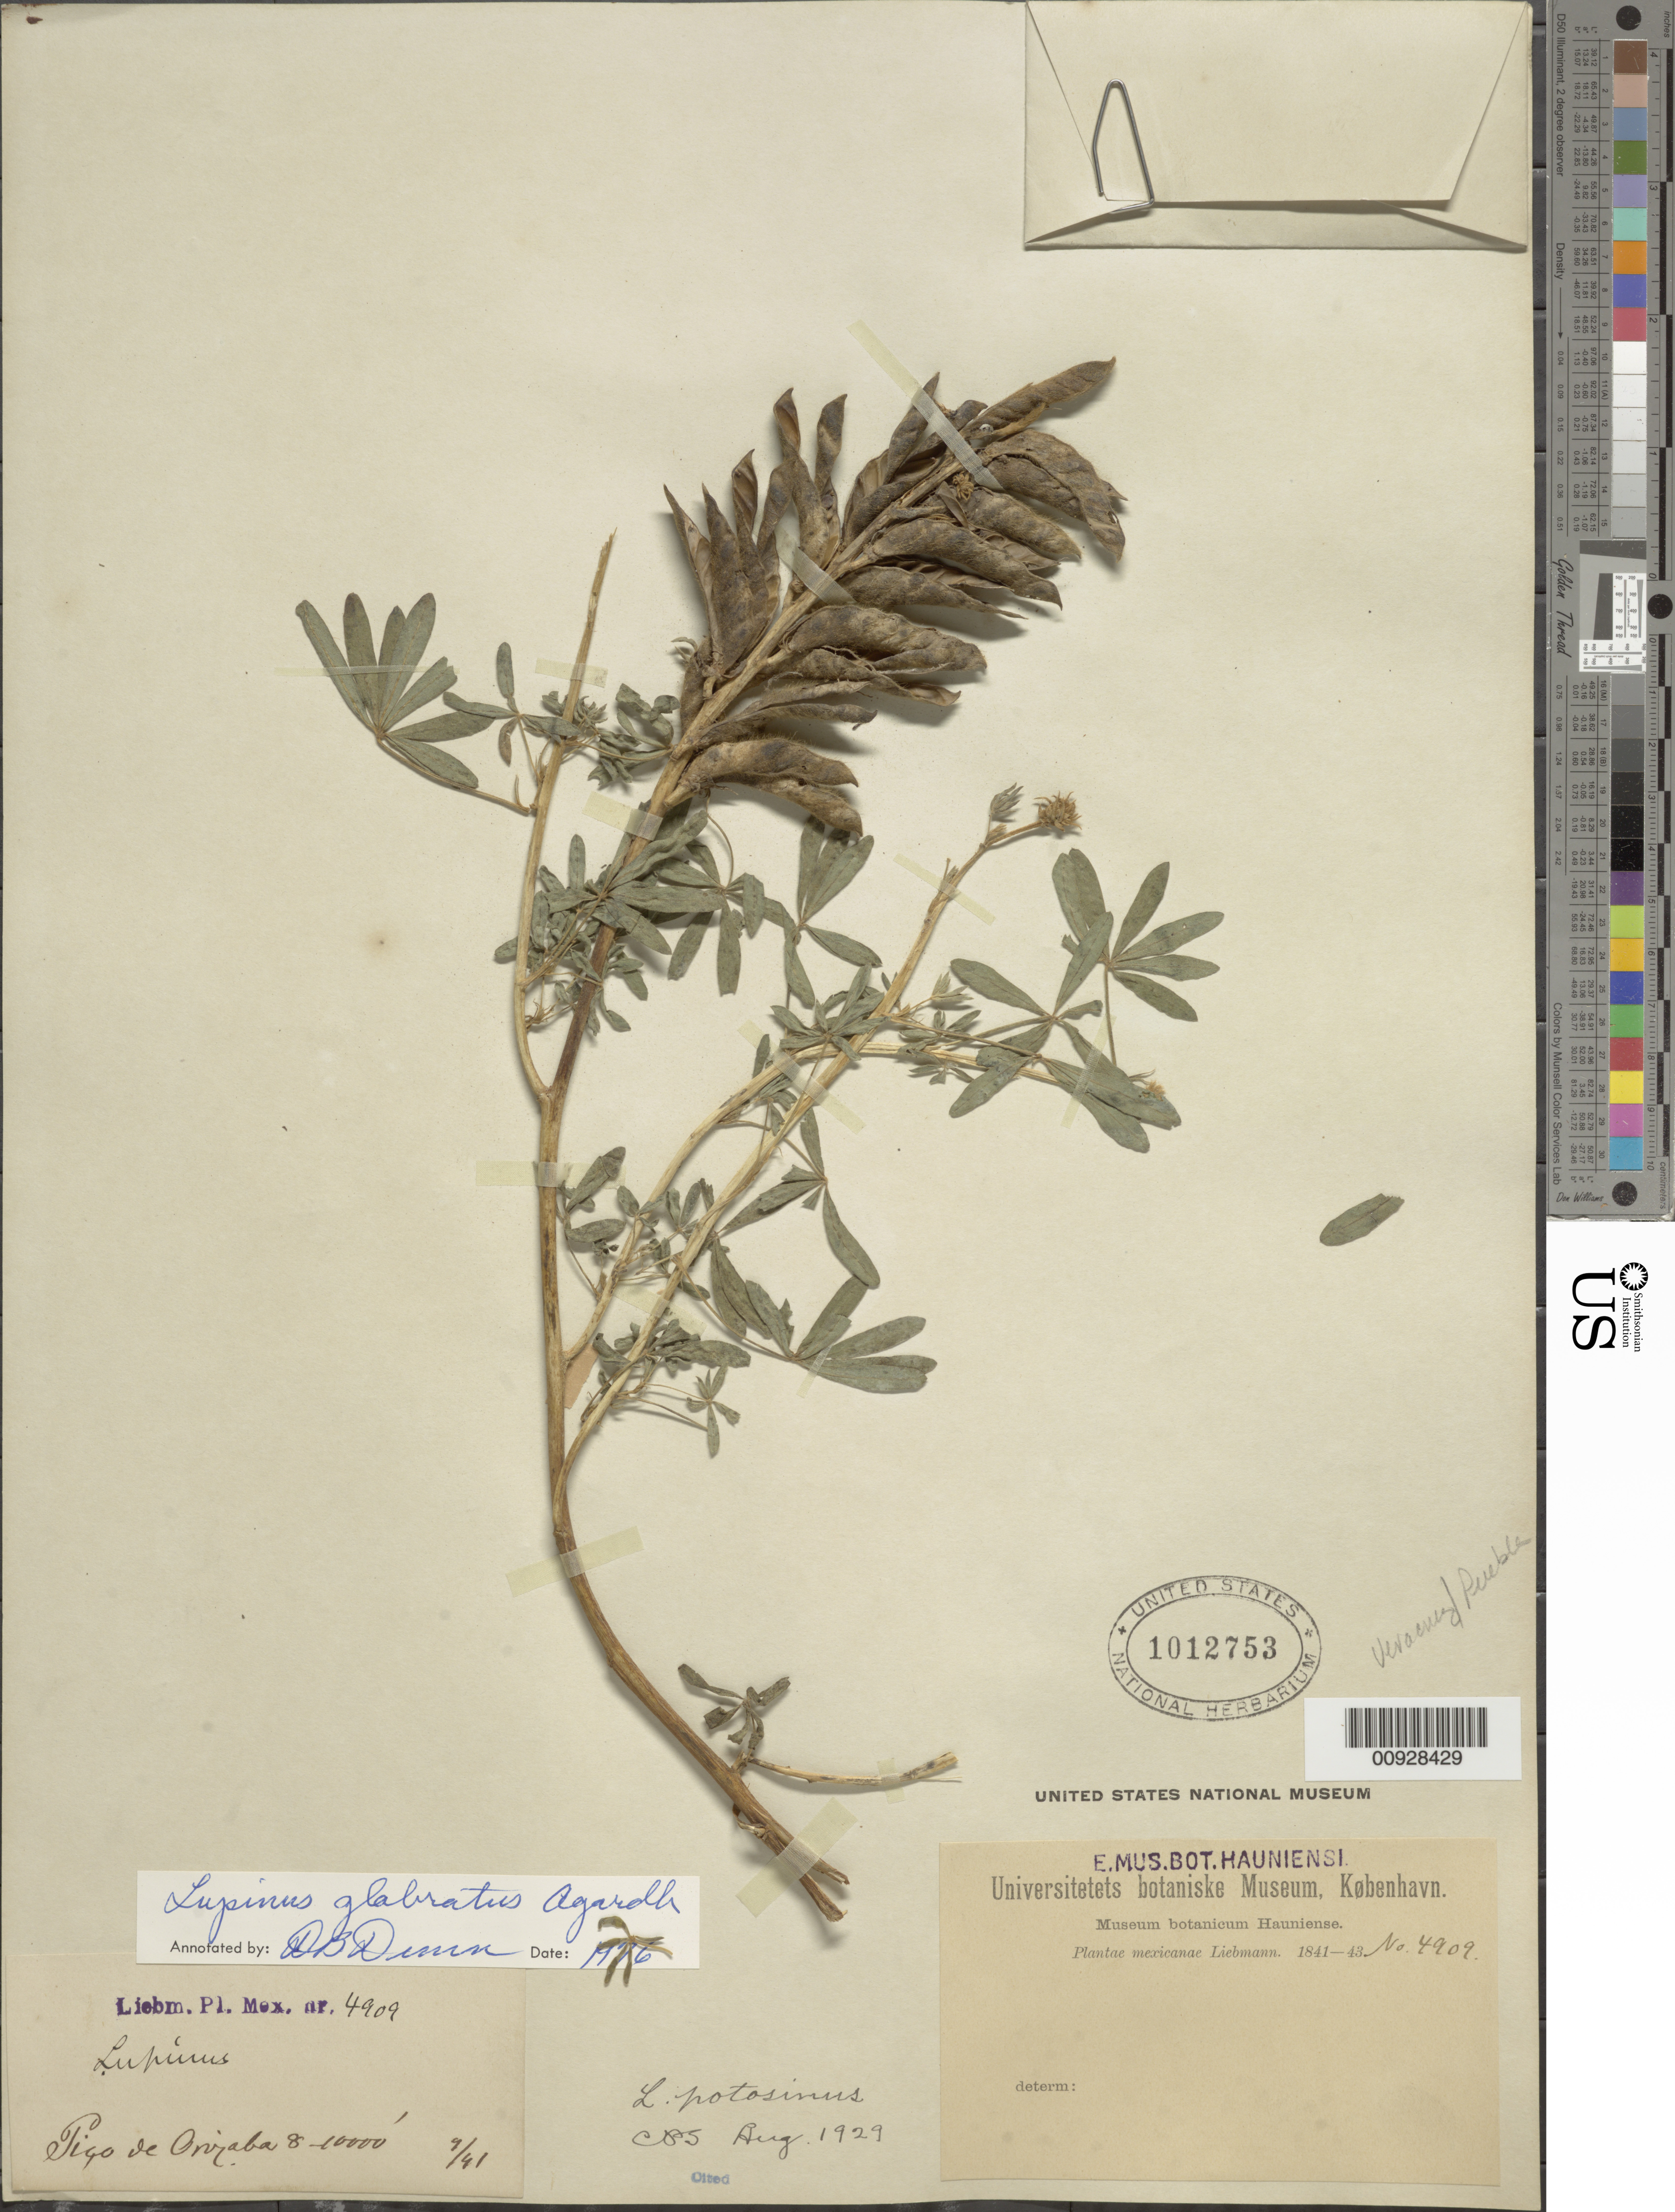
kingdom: Plantae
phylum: Tracheophyta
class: Magnoliopsida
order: Fabales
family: Fabaceae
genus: Lupinus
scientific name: Lupinus glabratus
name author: J. Agardh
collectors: F. M. Liebmann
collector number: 4909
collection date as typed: Sep 1941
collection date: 1941-09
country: Mexico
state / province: Puebla / Veracruz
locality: Pico de Orizaba.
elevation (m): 2438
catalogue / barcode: US 1012753